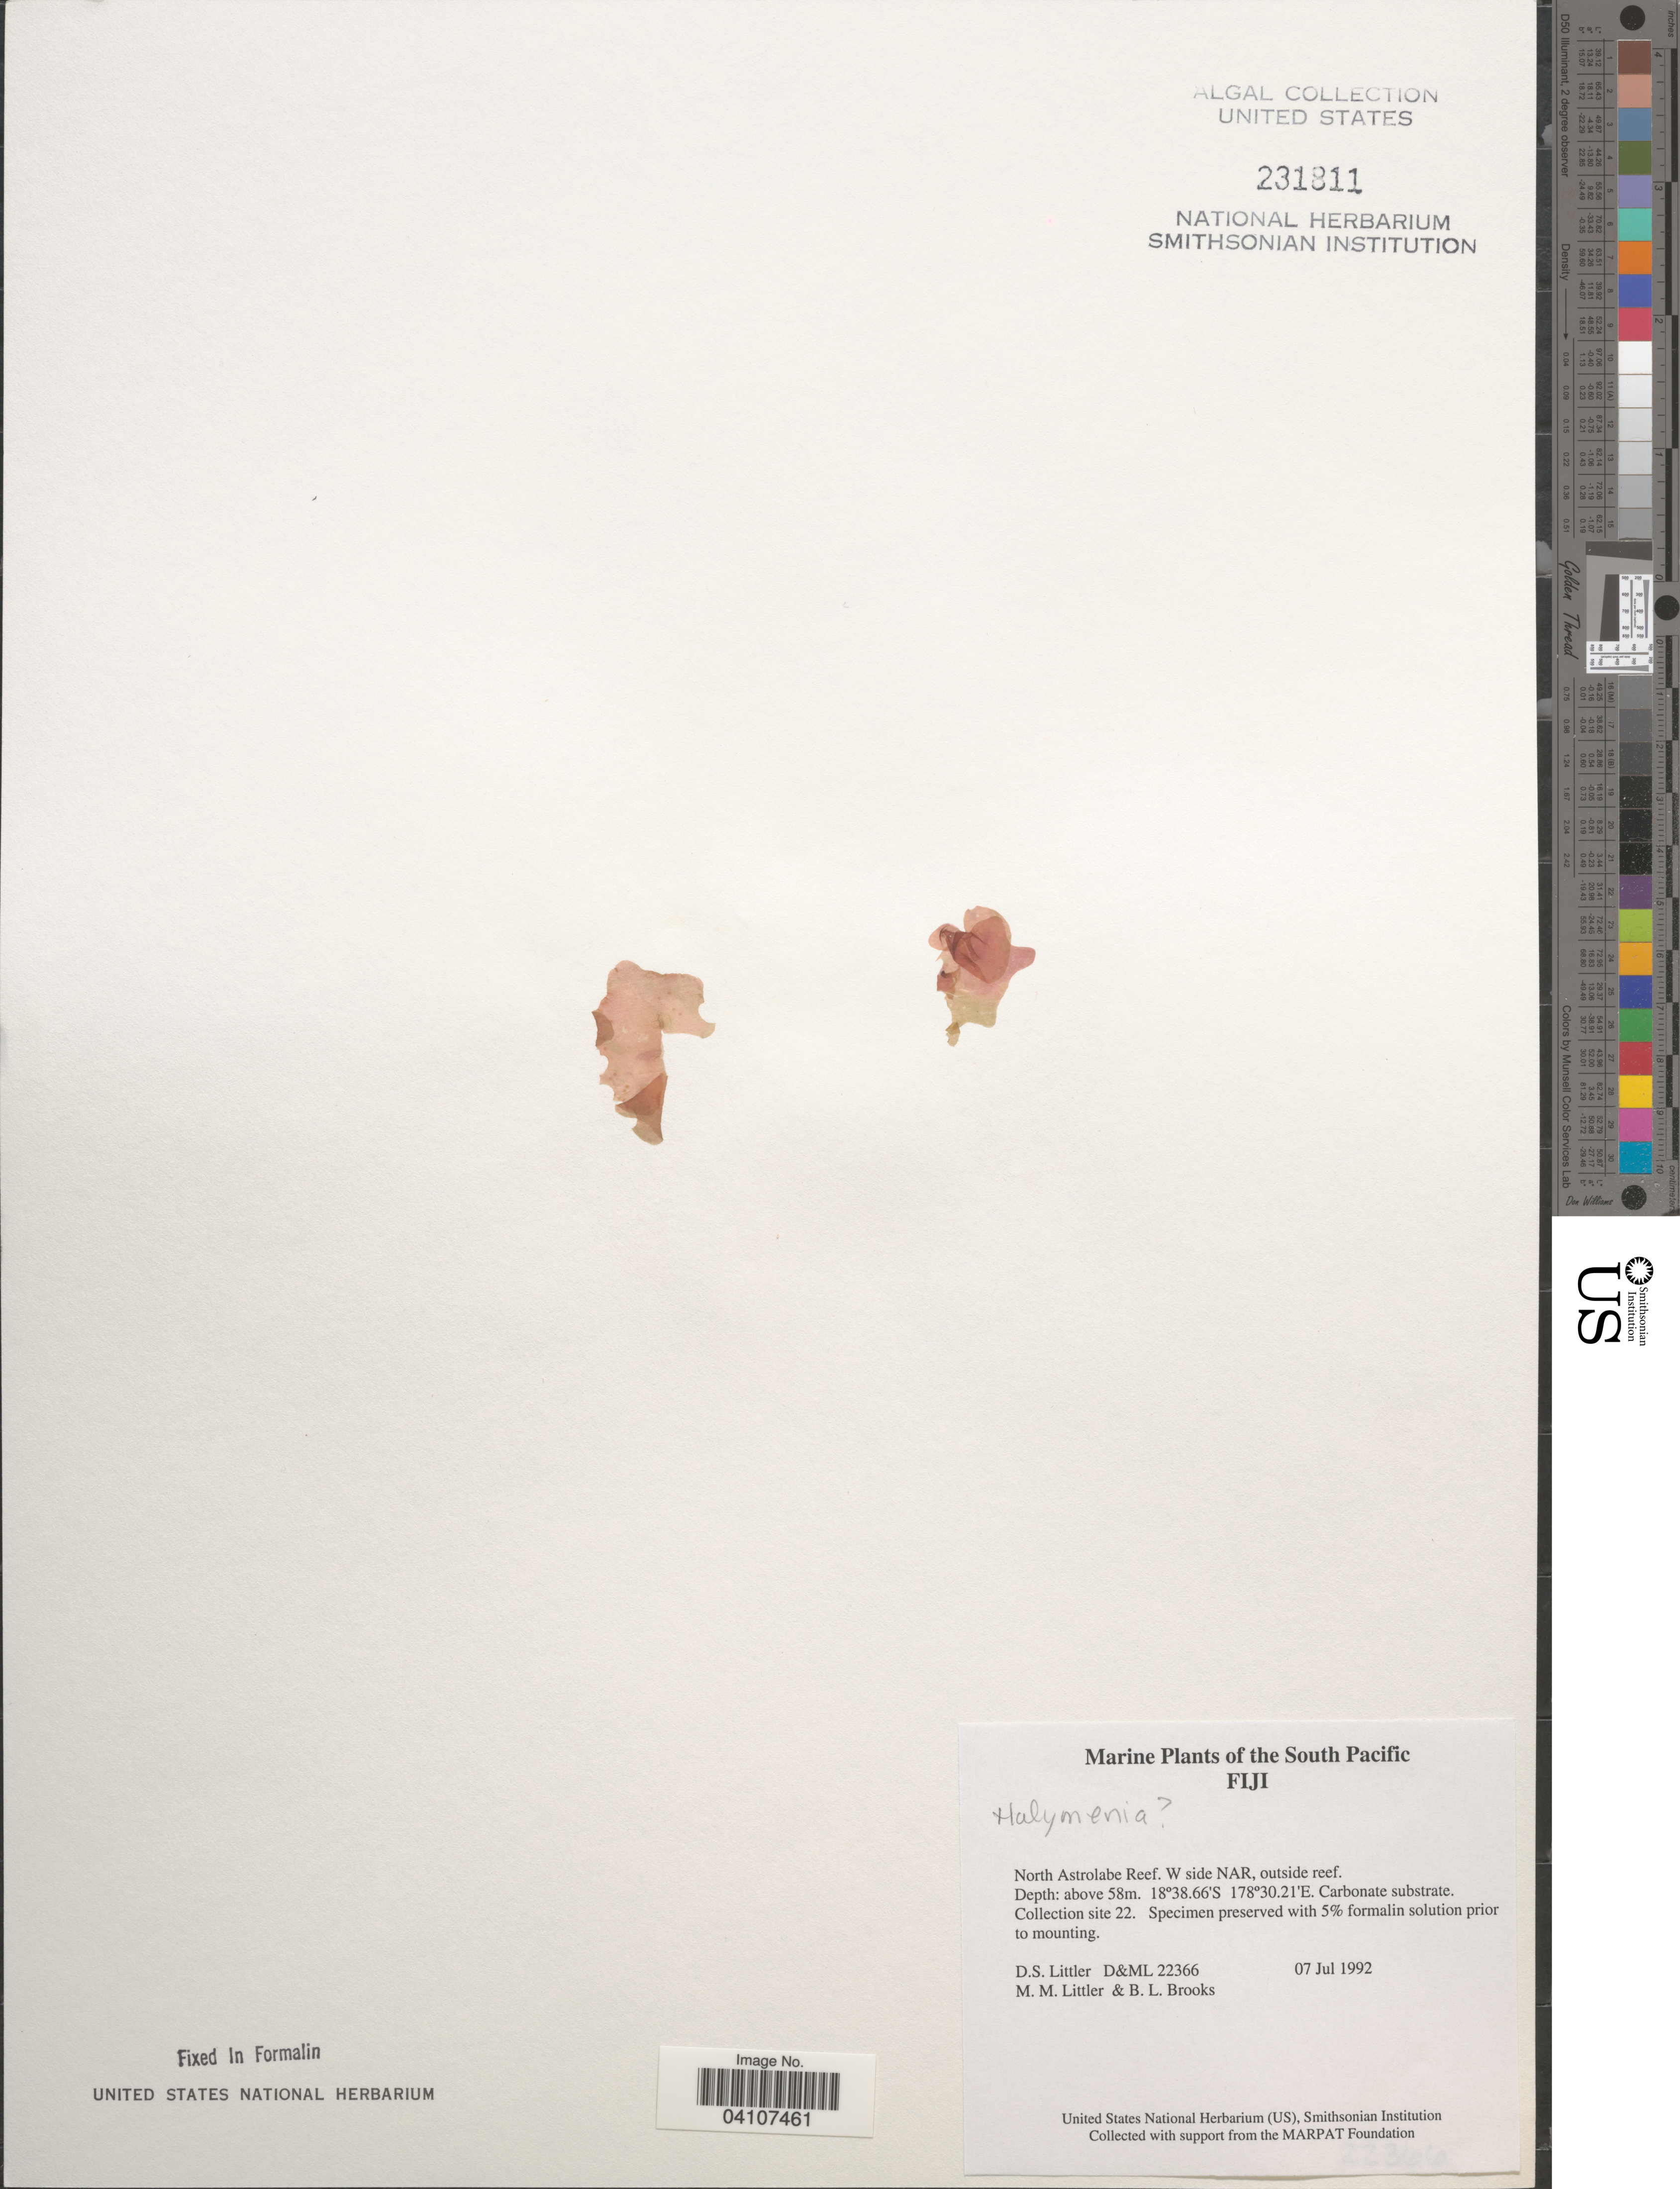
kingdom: Plantae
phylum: Rhodophyta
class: Florideophyceae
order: Halymeniales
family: Halymeniaceae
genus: Halymenia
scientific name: Halymenia sp.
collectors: D. S. Littler & B. Brooks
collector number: D&ML 22366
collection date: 1992-07-07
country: Fiji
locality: The South Pacific. North Astrolabe Reef. W side NAR, outside reef. Collection site 22.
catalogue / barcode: US 231811